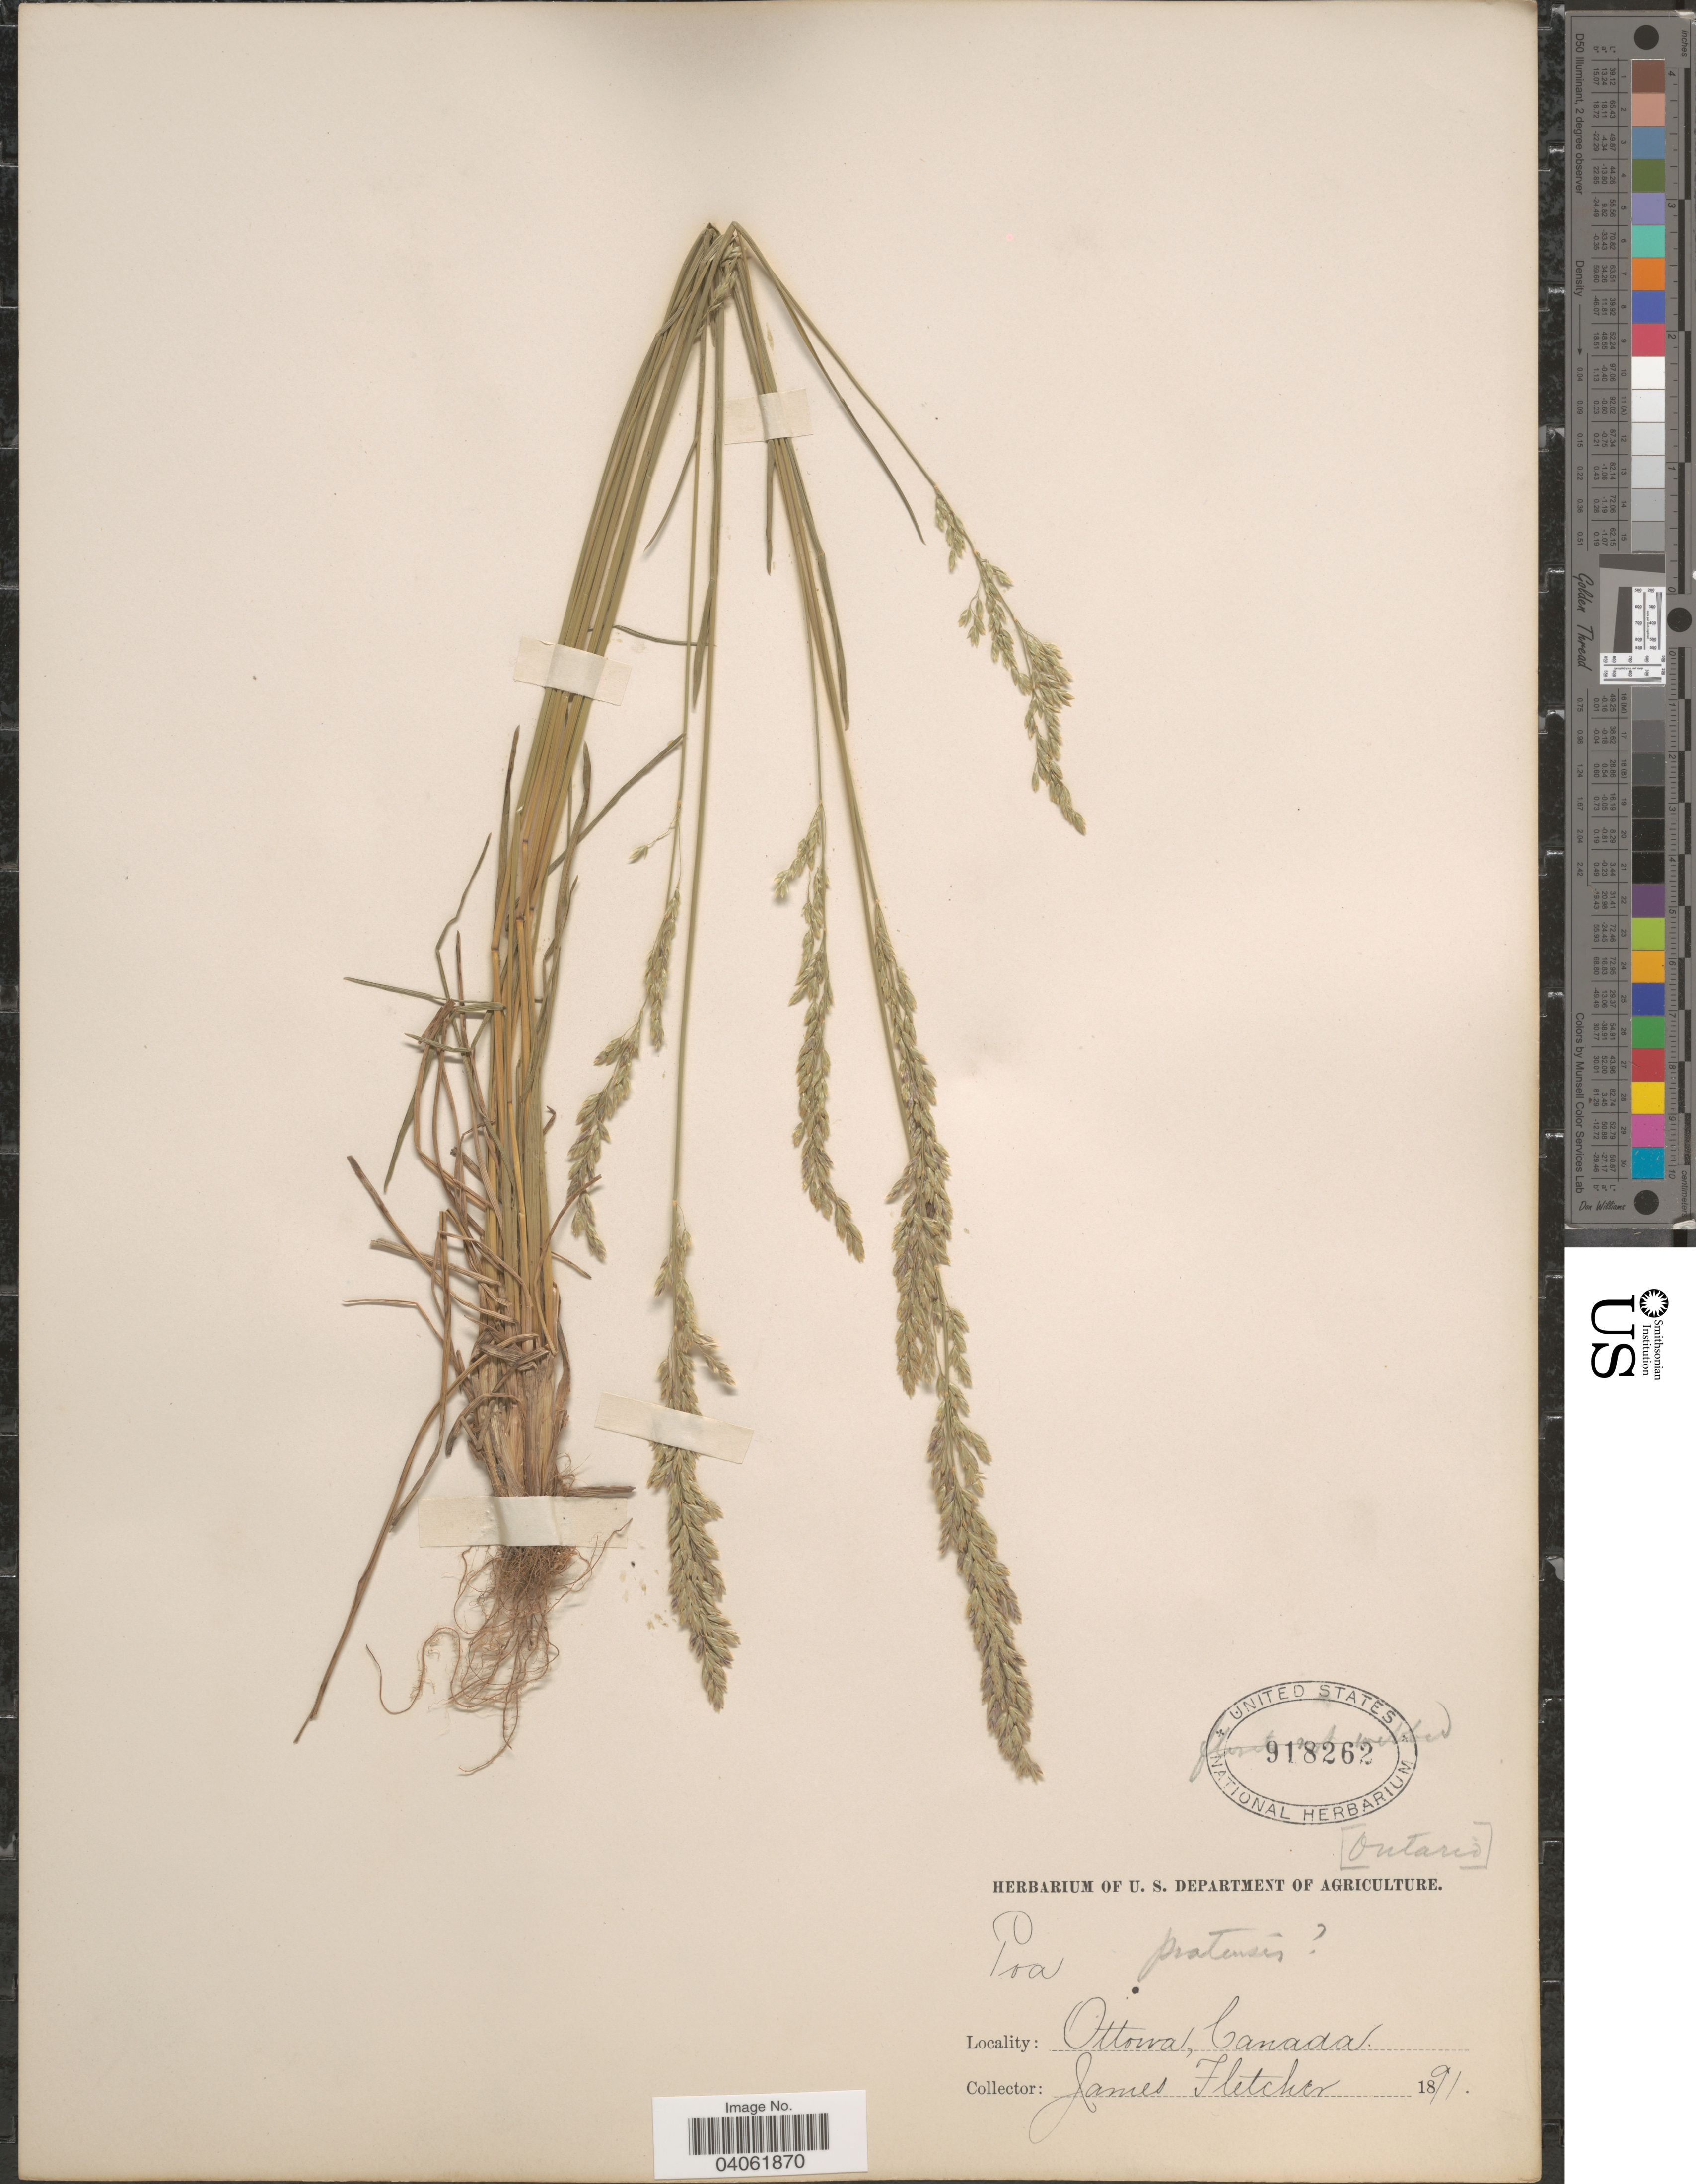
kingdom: Plantae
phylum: Tracheophyta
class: Liliopsida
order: Poales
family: Poaceae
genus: Poa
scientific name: Poa pratensis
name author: L.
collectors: J. Fletcher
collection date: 1891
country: Canada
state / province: Ontario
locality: Ottawa.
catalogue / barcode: US 918262